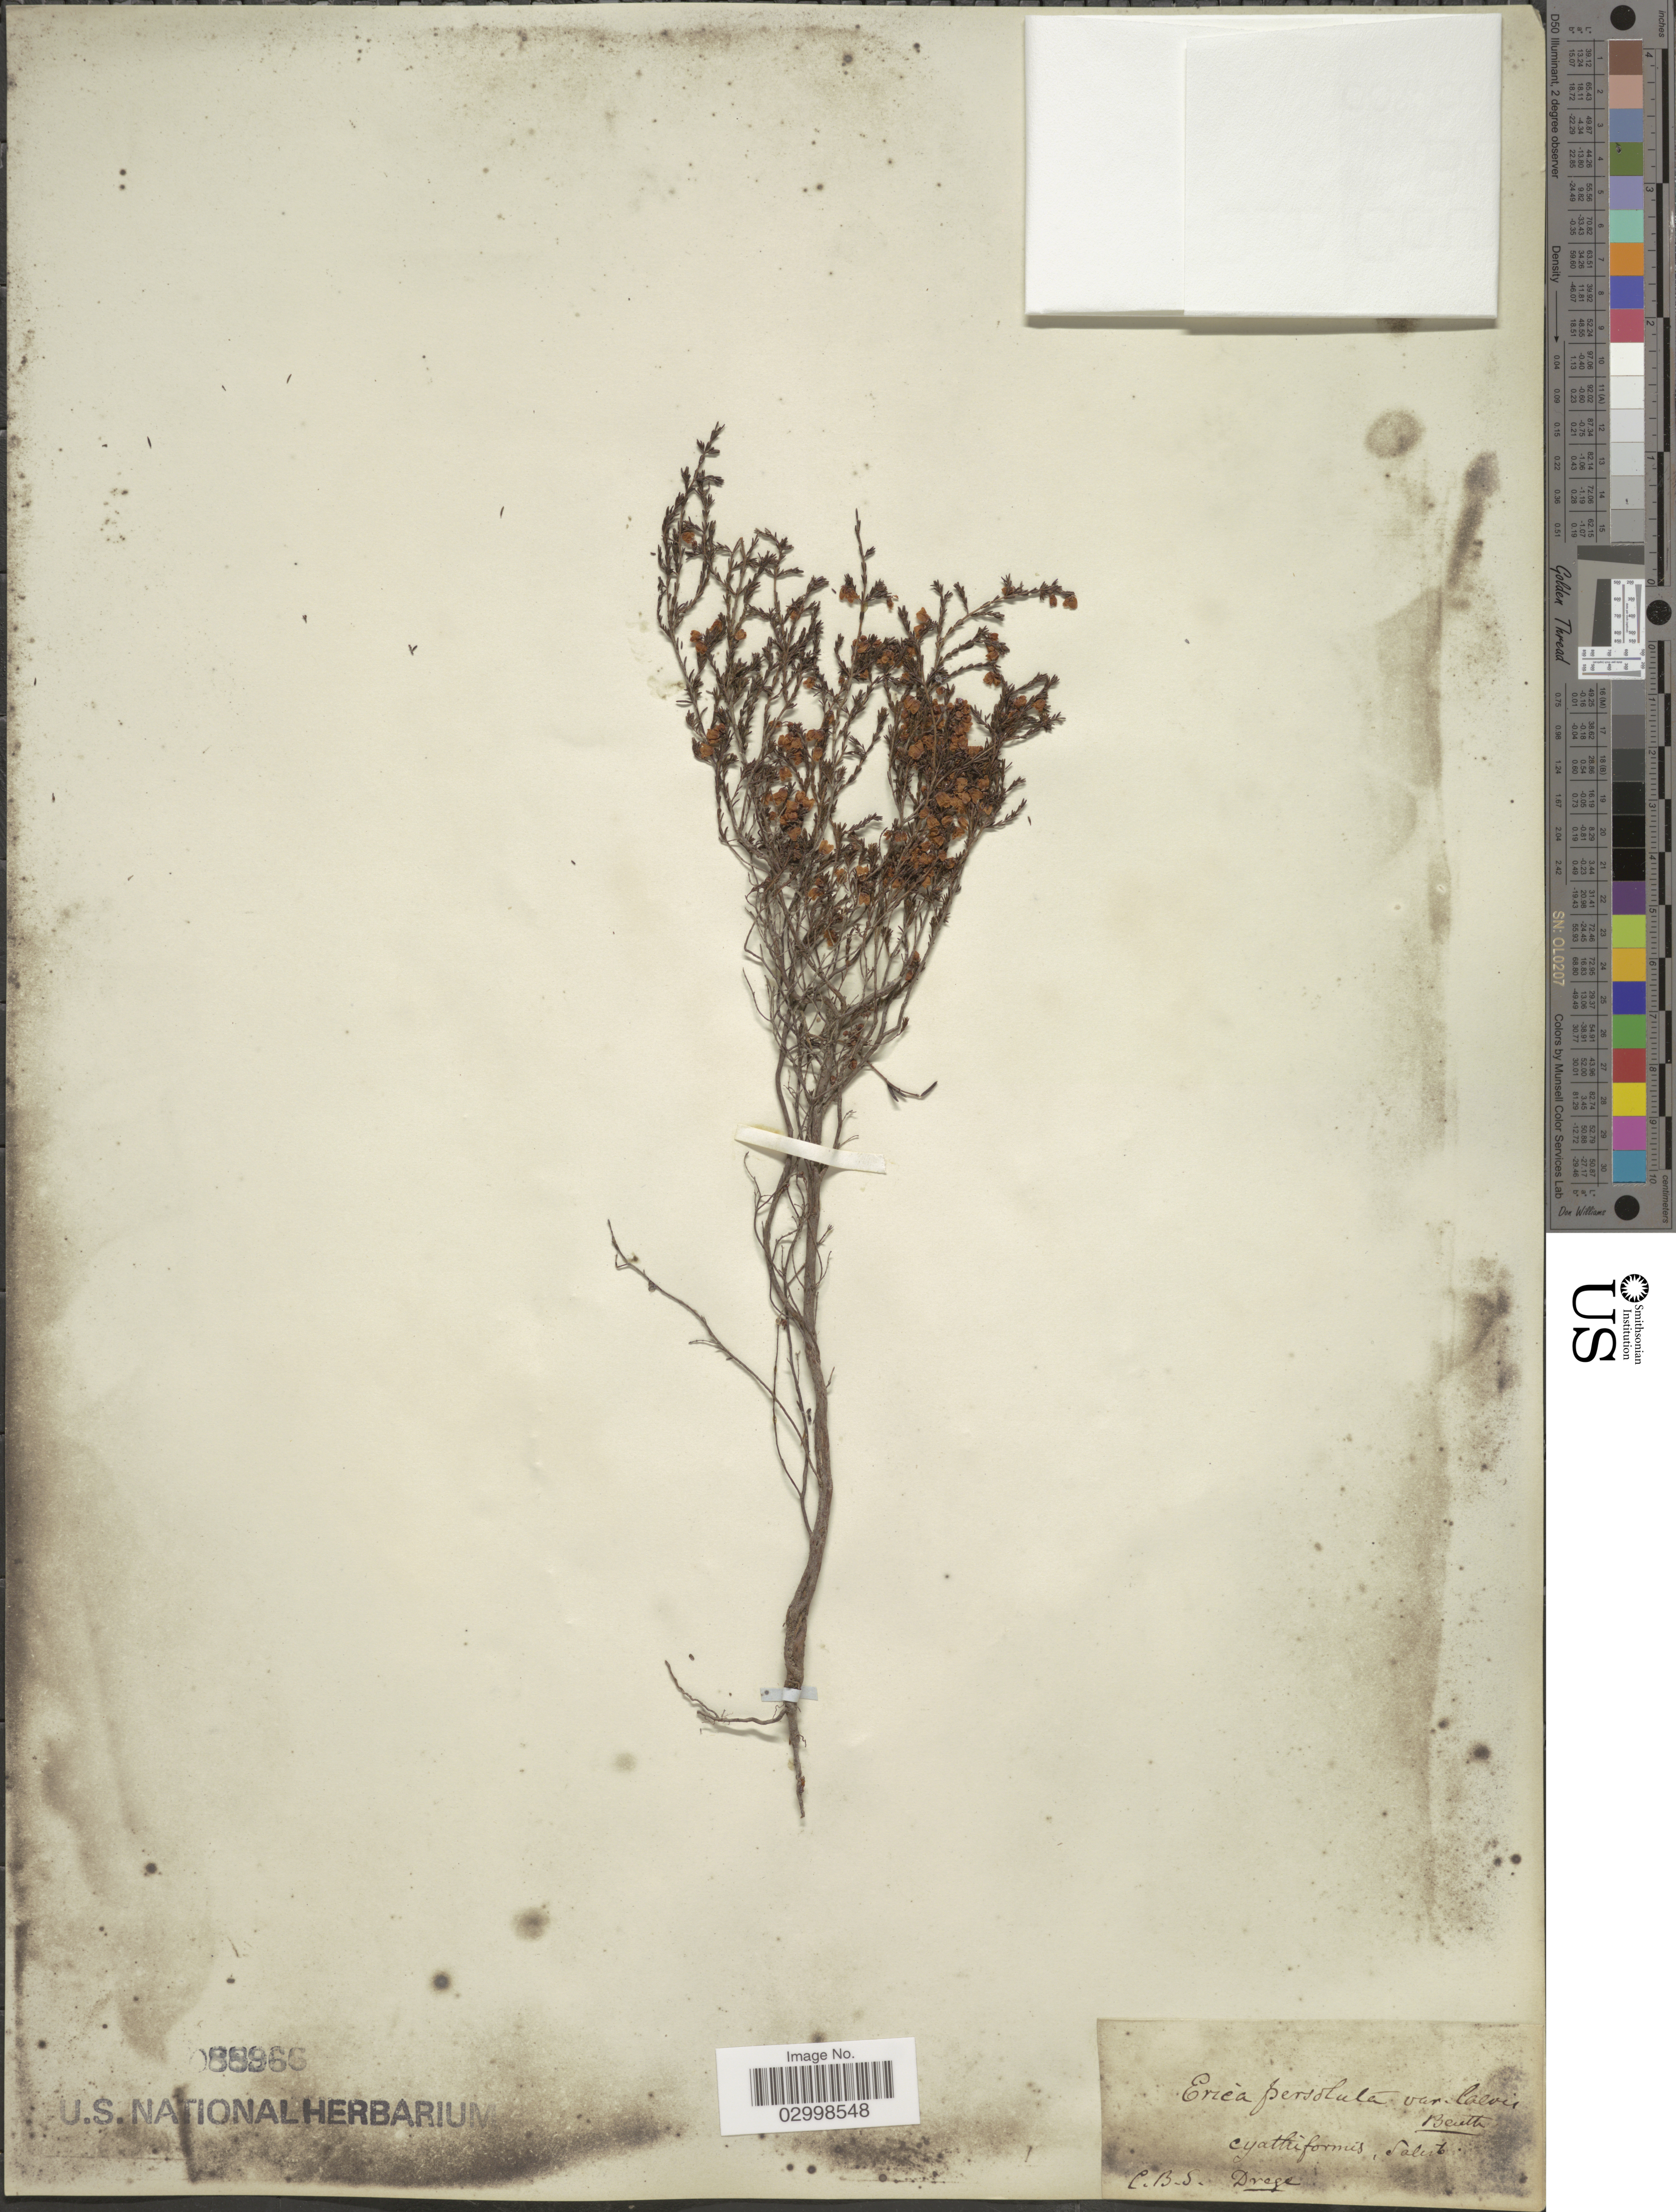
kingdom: Plantae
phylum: Tracheophyta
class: Magnoliopsida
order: Ericales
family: Ericaceae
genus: Erica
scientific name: Erica persoluta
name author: L.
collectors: Drege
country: South Africa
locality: C. B. S.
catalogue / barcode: US 88966